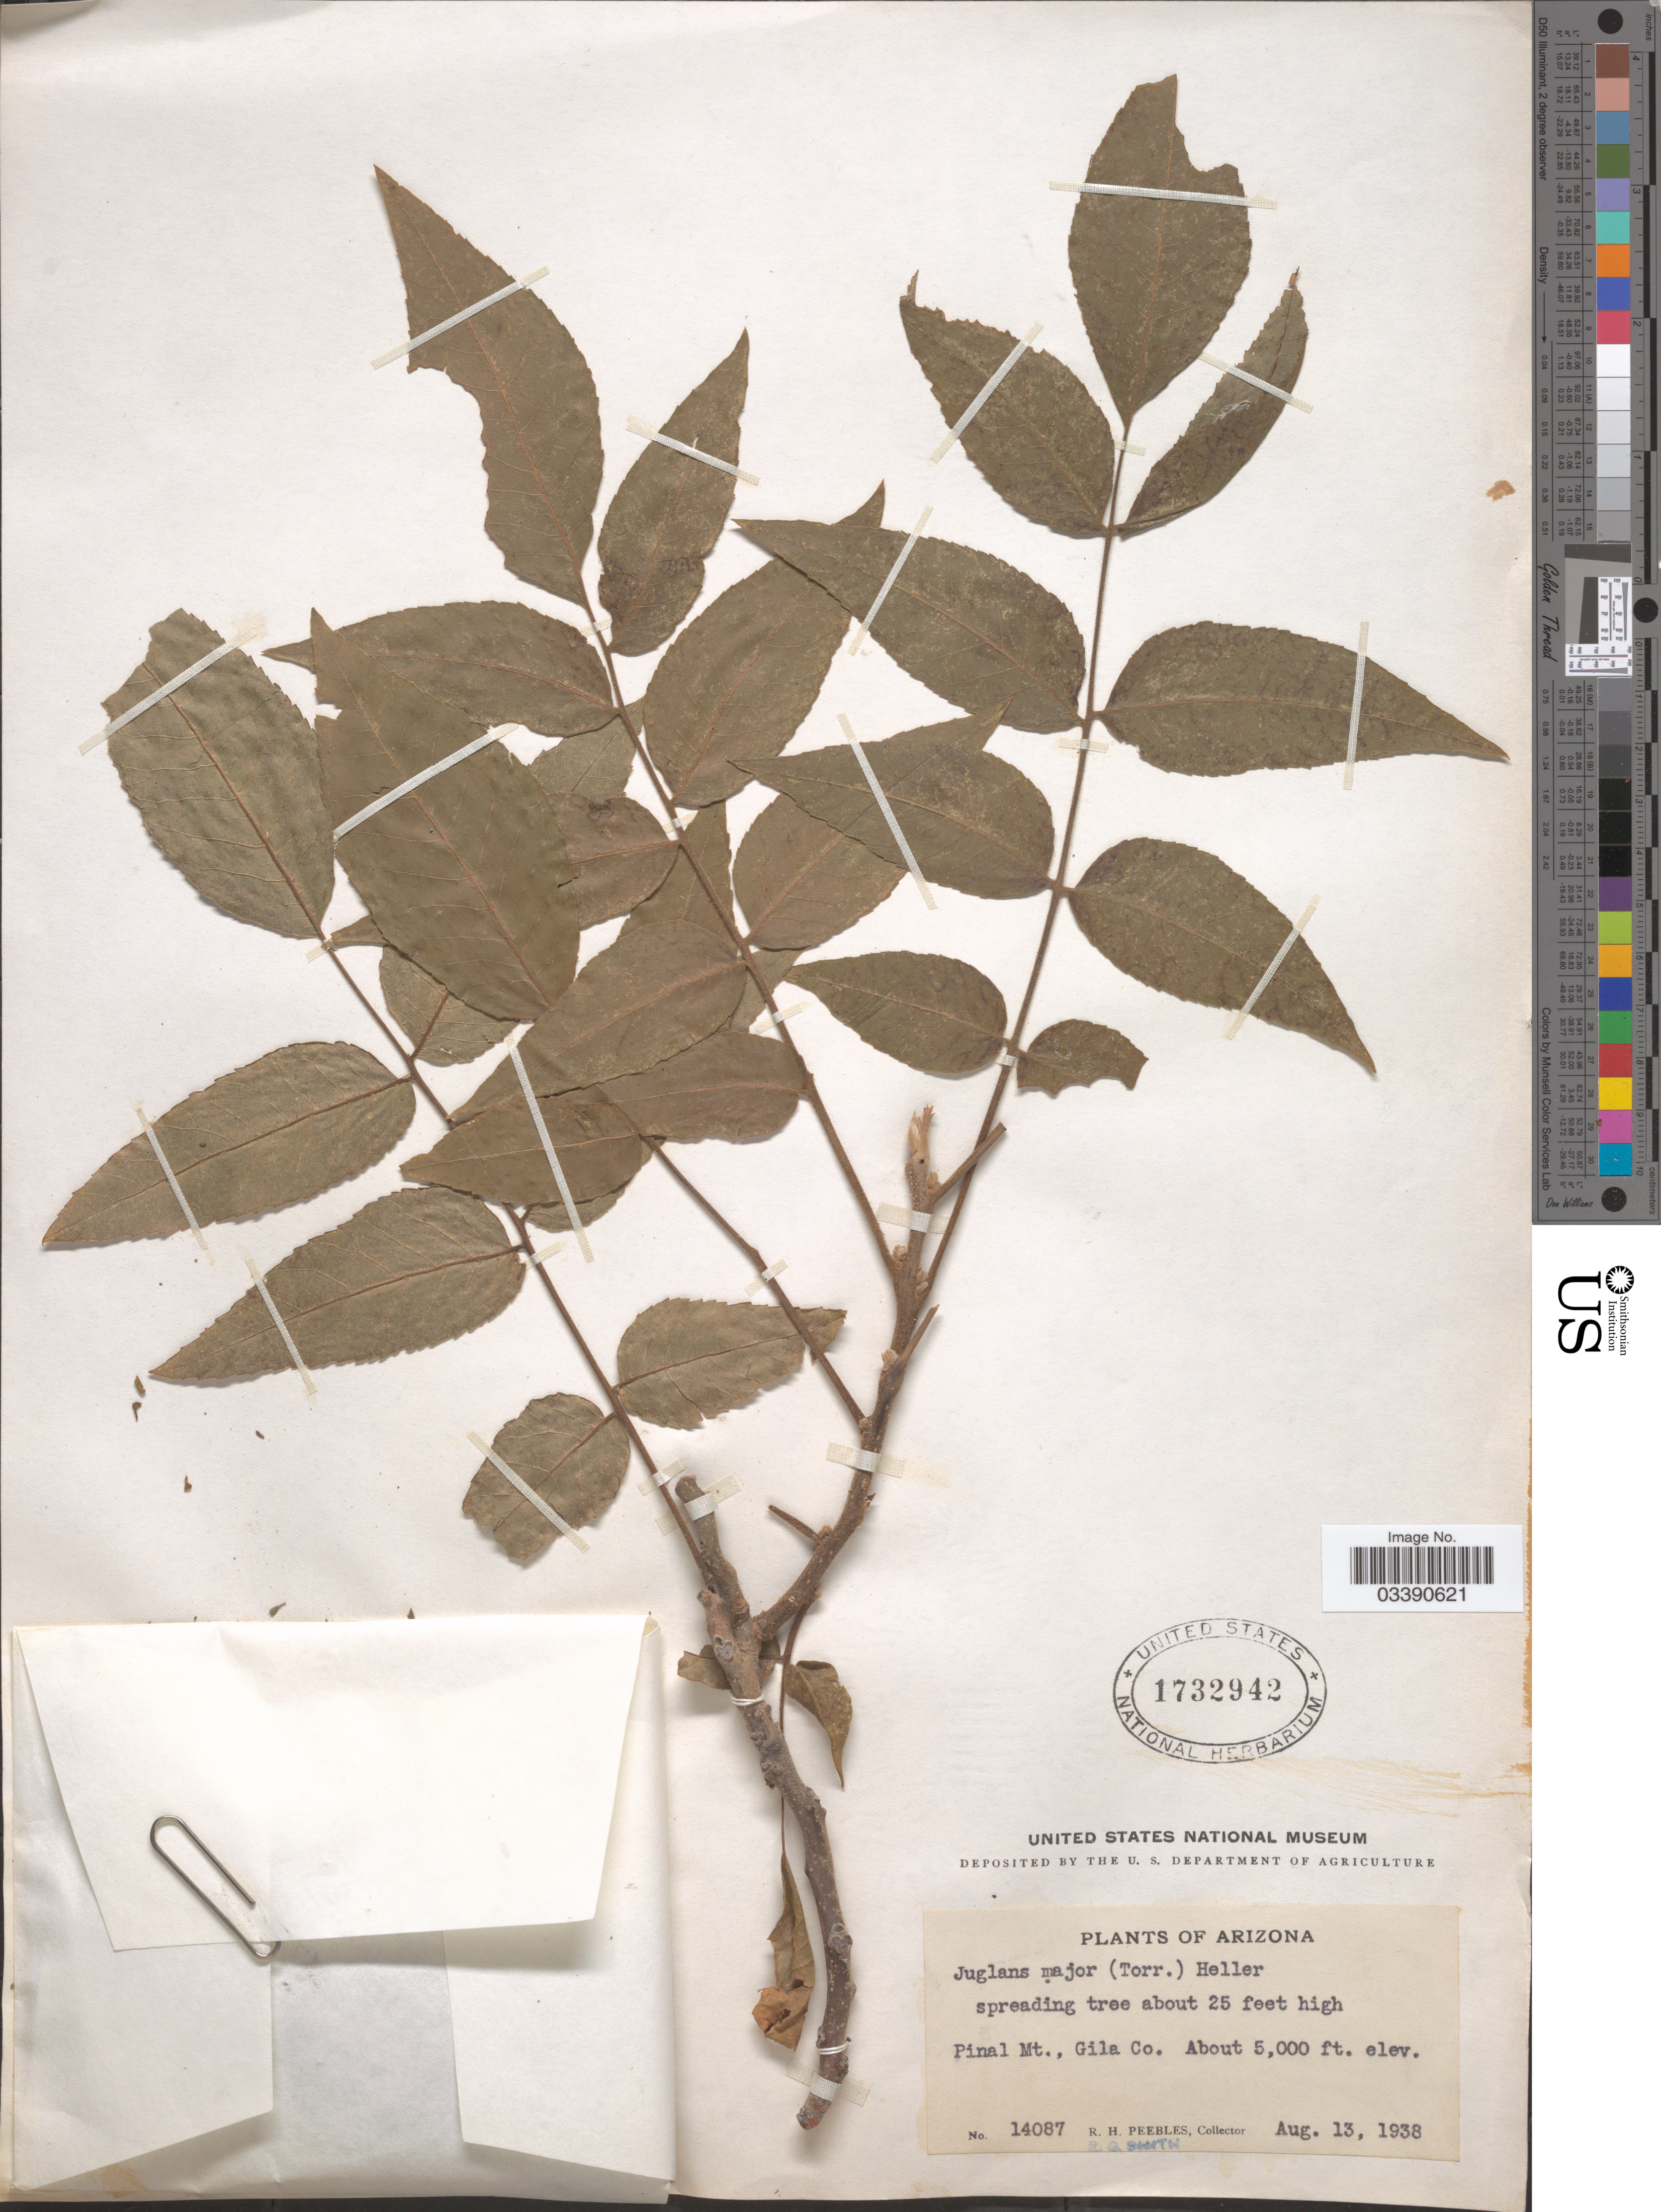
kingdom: Plantae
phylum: Tracheophyta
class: Magnoliopsida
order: Fagales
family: Juglandaceae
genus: Juglans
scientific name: Juglans major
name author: (Torr.) A. Heller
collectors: R. H. Peebles & E. G. Smith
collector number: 14087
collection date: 1938-08-13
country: United States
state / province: Arizona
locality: Pinal Mt., Gila Co.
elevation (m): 1524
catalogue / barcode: US 1732942